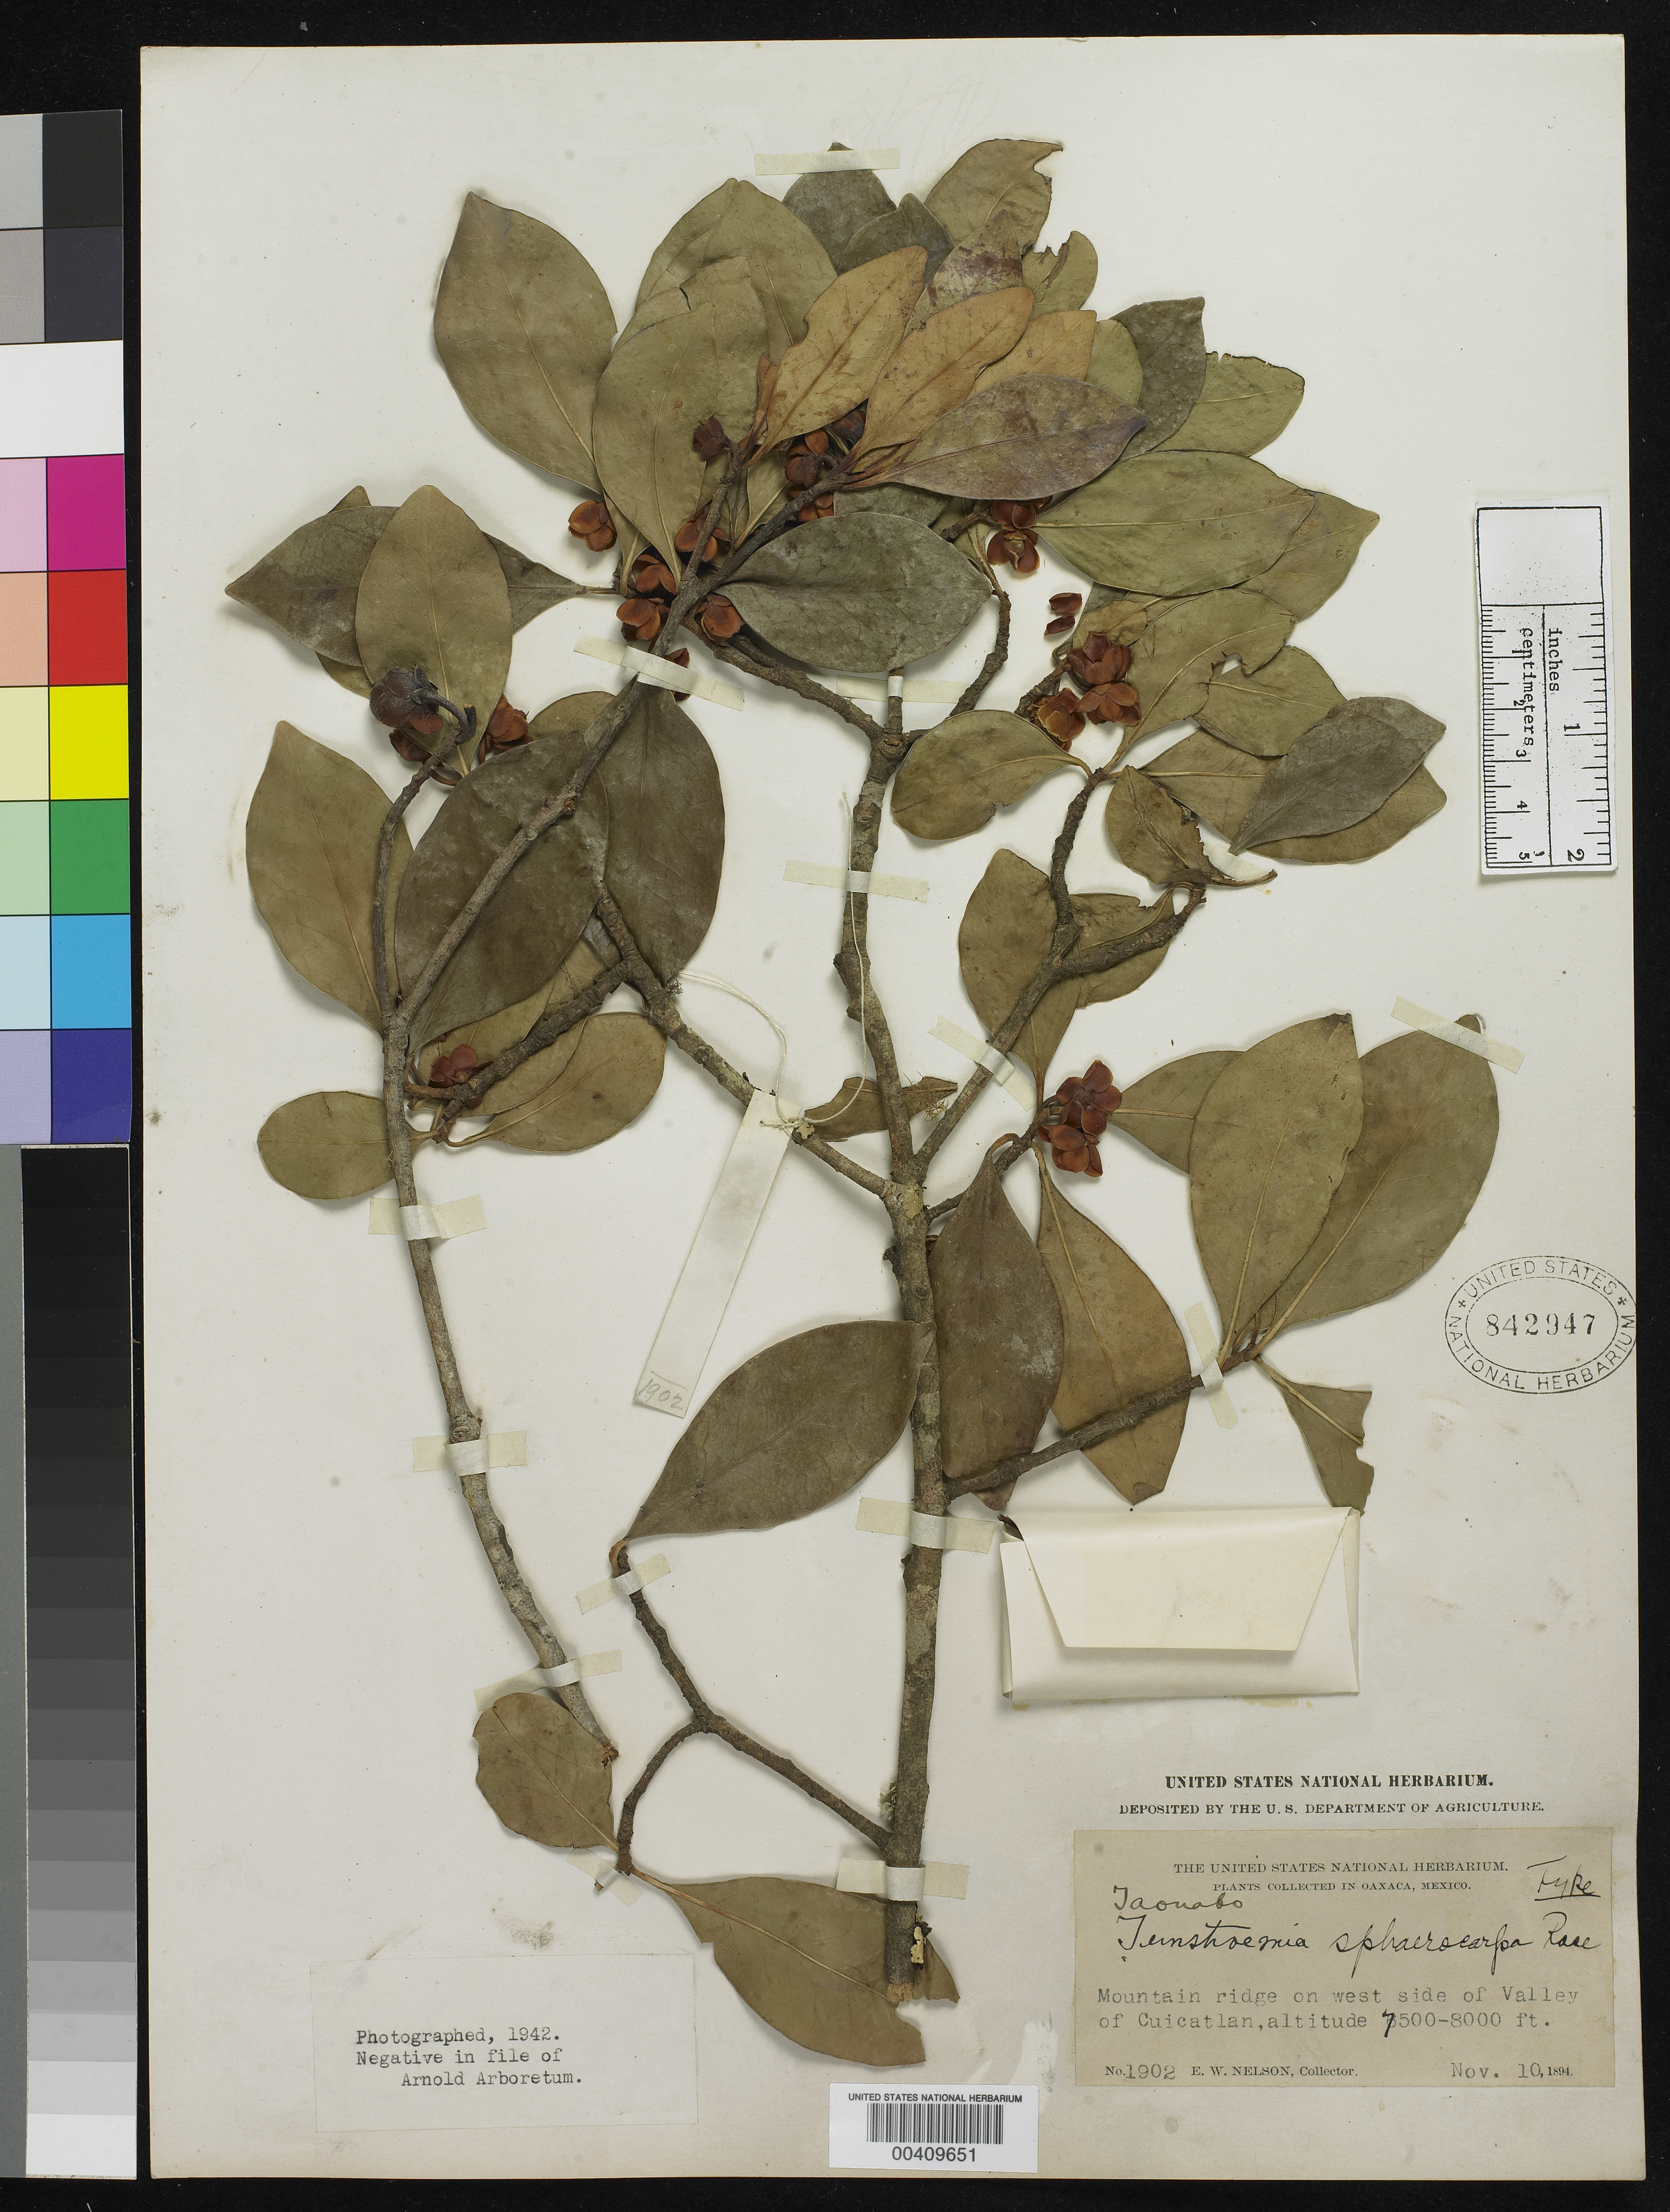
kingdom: Plantae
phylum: Tracheophyta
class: Magnoliopsida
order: Ericales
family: Pentaphylacaceae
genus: Taonabo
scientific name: Taonabo sphaerocarpa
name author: Rose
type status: Isotype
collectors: E. W. Nelson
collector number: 1902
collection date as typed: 10 Nov 1894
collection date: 1894-11-10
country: Mexico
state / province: Oaxaca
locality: Mountain ridges on west side of Valley of Cuicatlan.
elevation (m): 2250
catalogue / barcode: US 842947